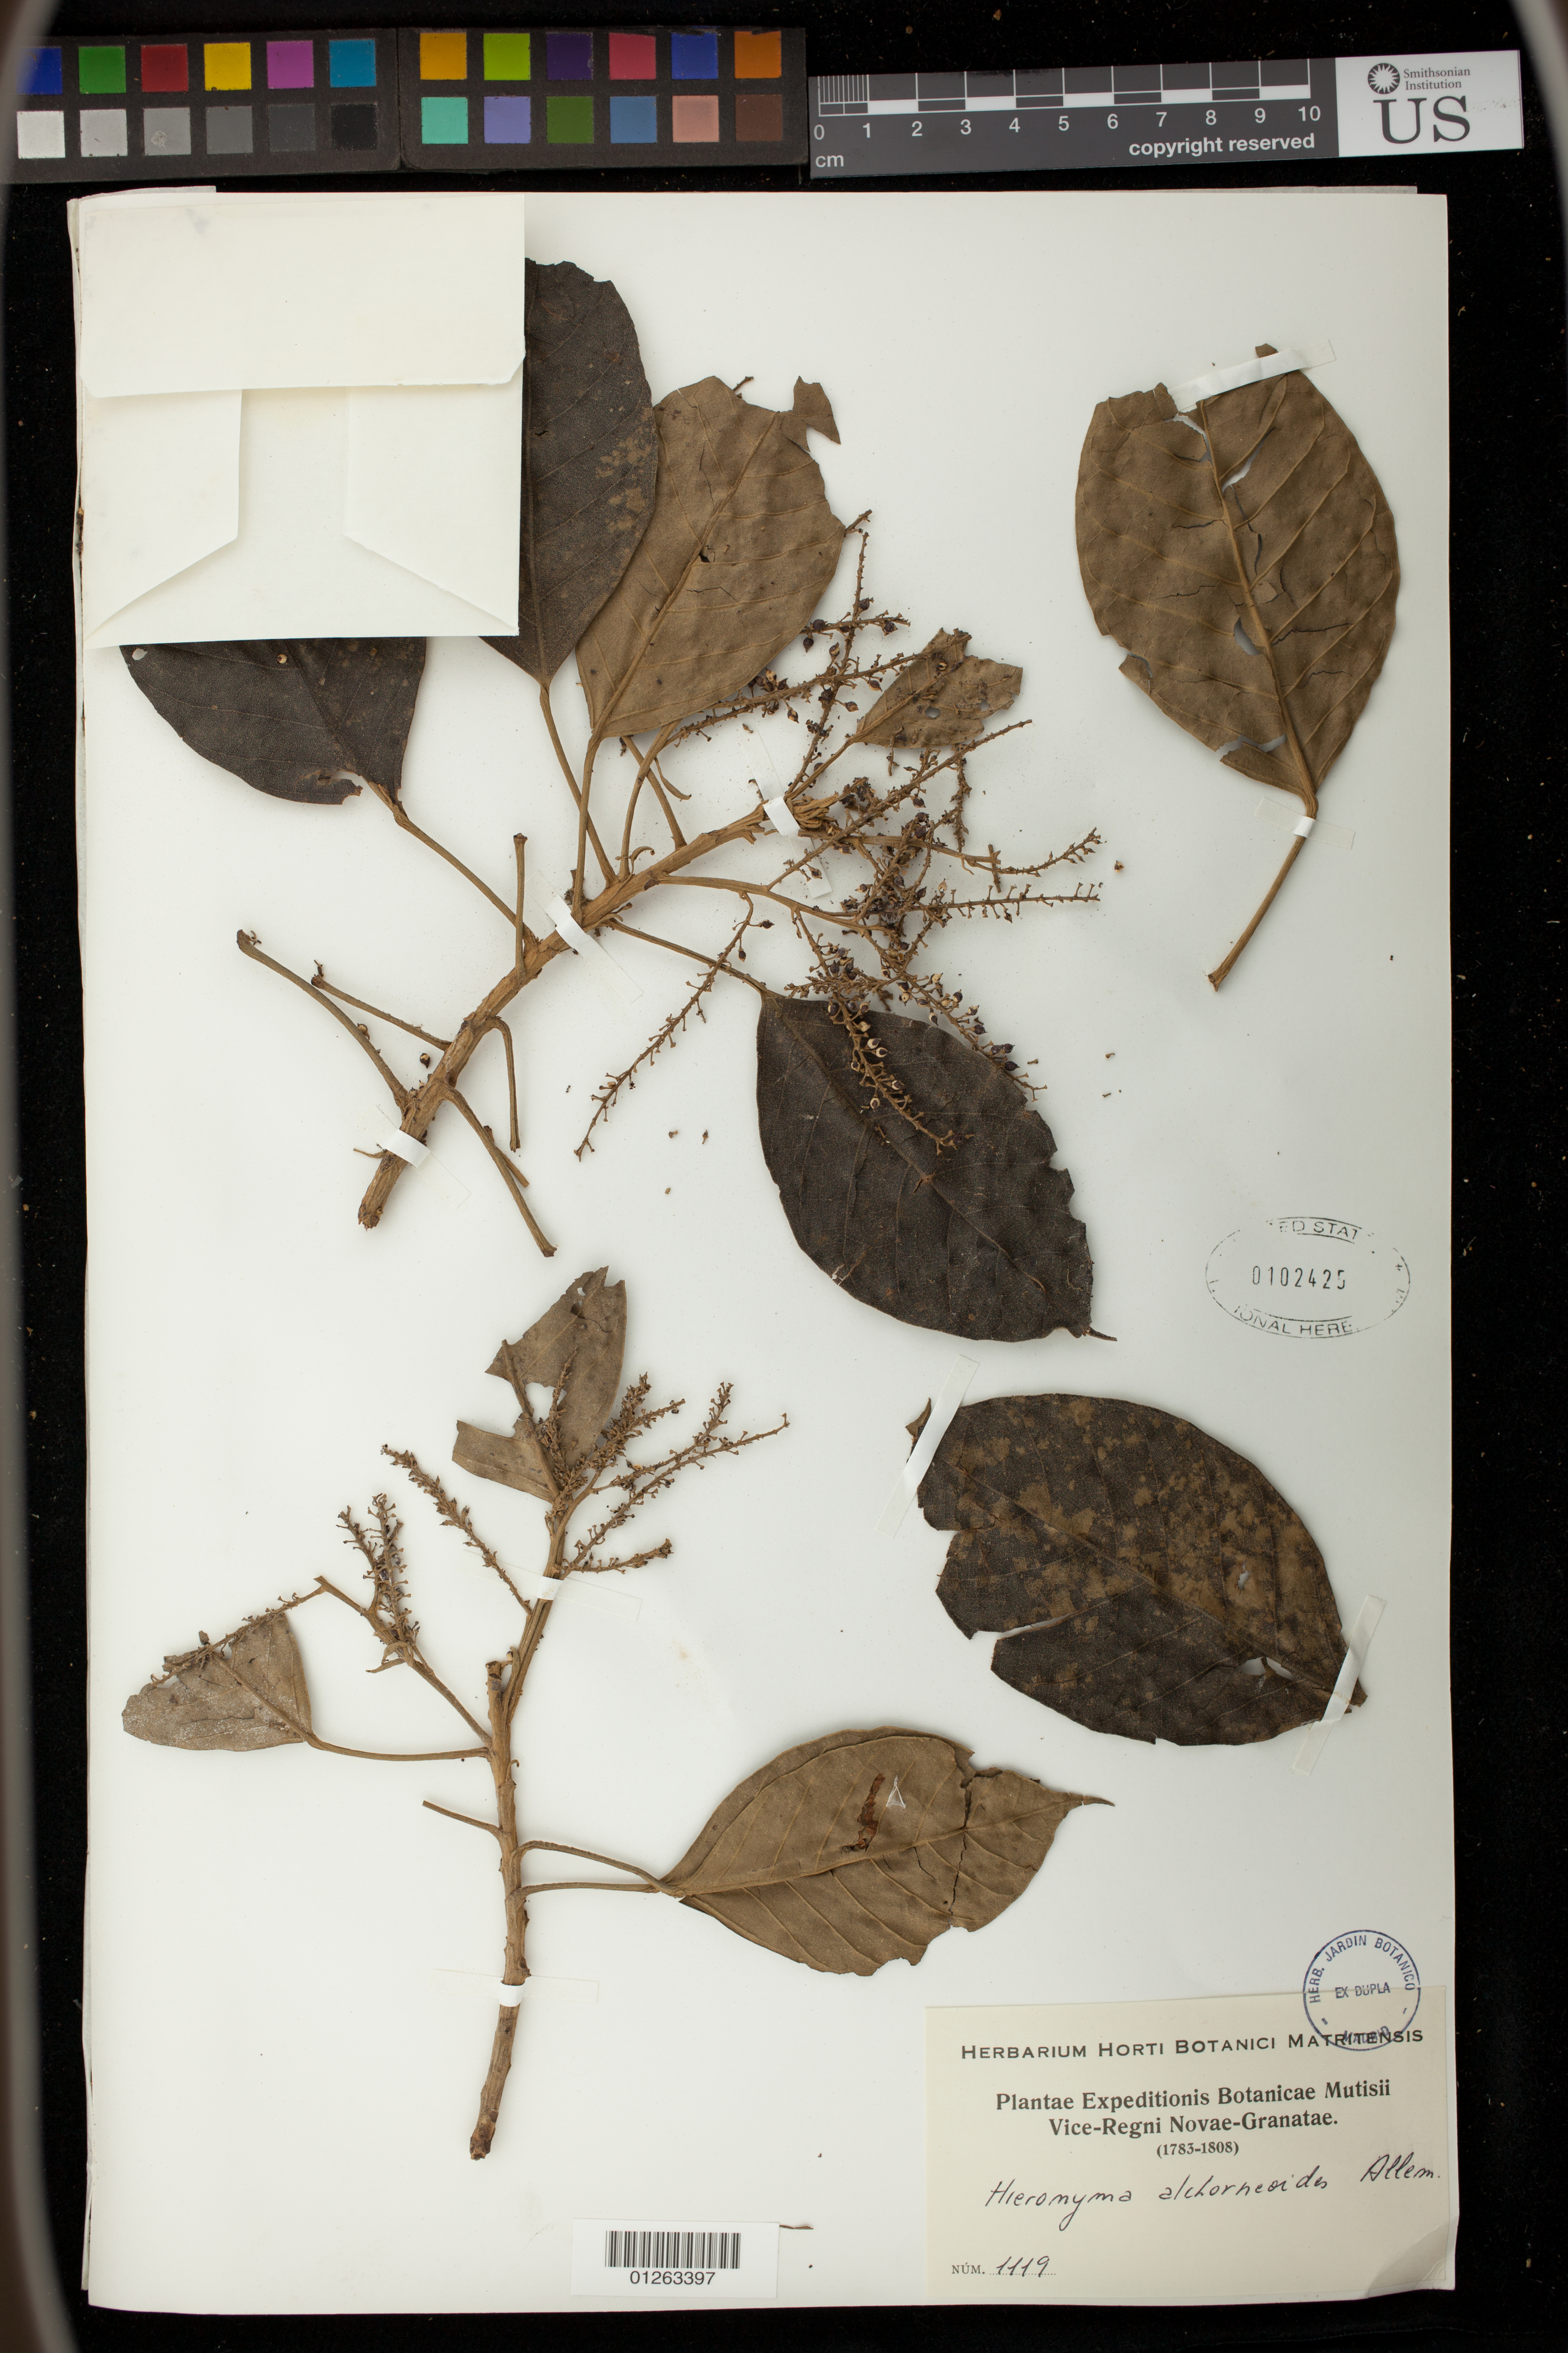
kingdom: Plantae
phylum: Tracheophyta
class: Magnoliopsida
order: Malpighiales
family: Phyllanthaceae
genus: Hieronyma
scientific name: Hieronyma alchorneoides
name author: Allemão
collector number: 1119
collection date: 1783-01-01/1808-12-31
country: Colombia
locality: Viceroyalty of New Granada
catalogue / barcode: US 102425